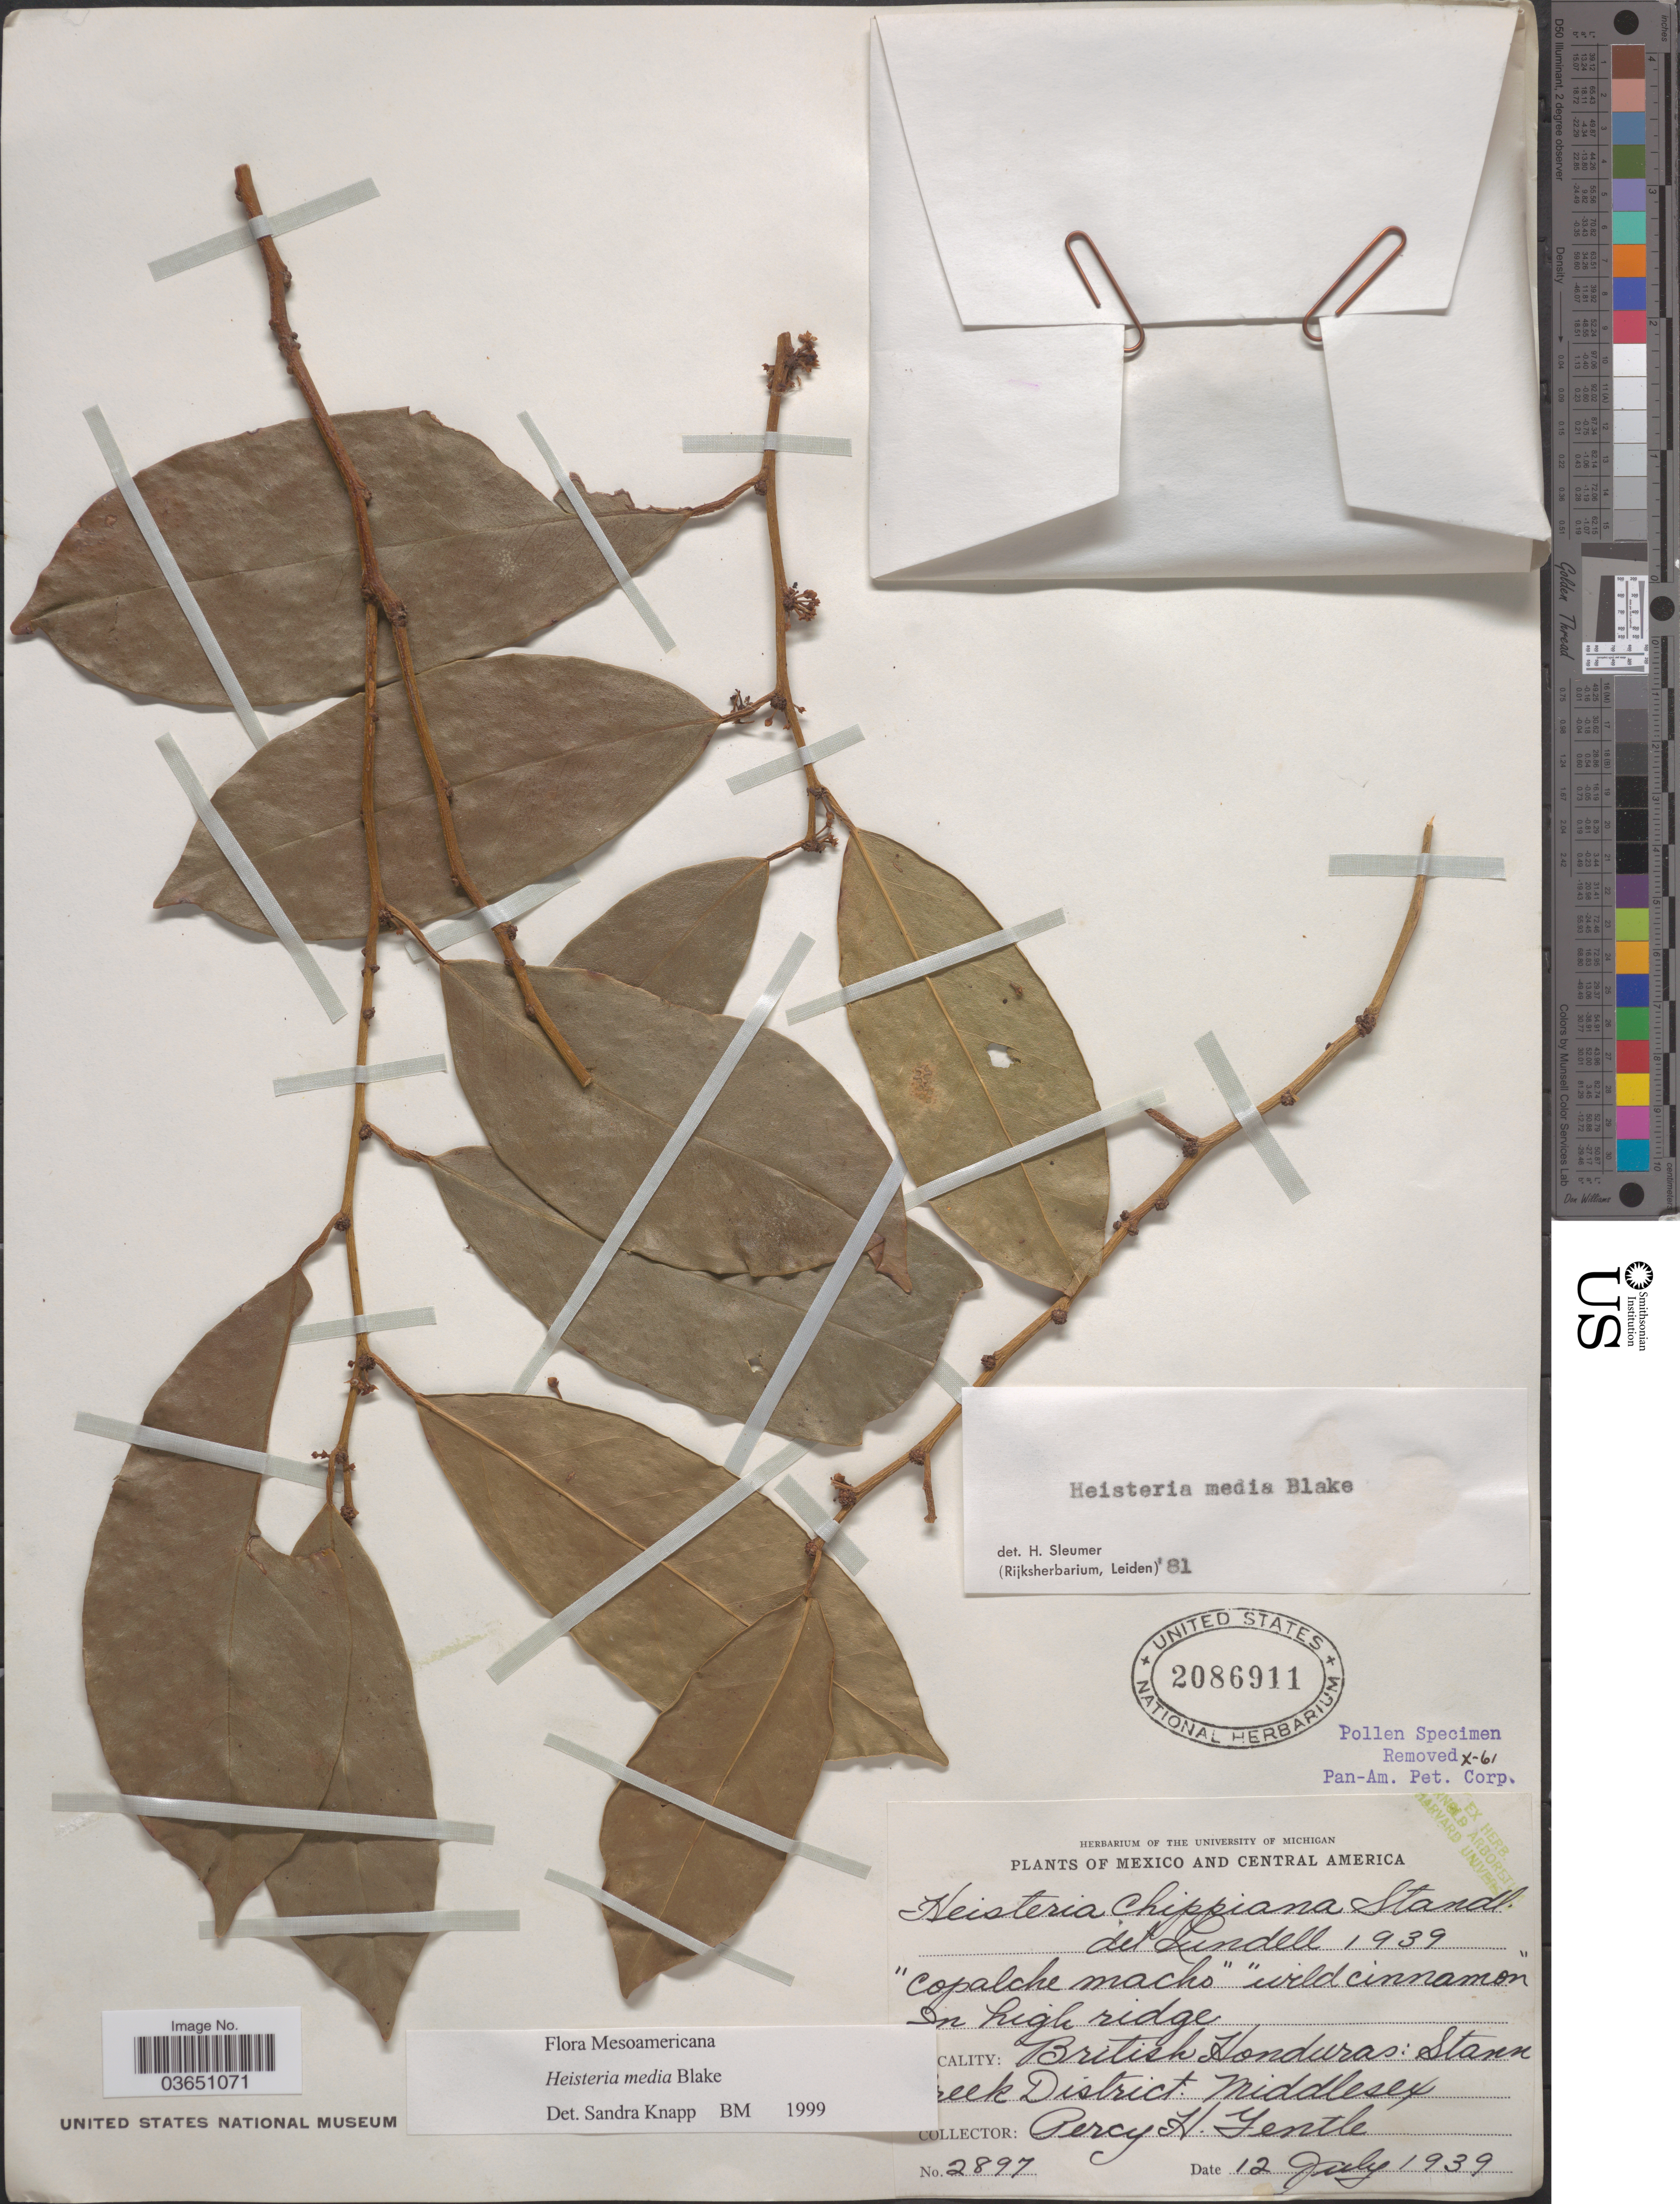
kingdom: Plantae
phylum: Tracheophyta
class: Magnoliopsida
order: Santalales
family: Erythropalaceae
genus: Heisteria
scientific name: Heisteria media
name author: S.F. Blake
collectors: P. H. Gentle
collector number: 2897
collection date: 1939-07-12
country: Belize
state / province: Stann Creek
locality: British Honduras: Stann Creek District: Middlesex.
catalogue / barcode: US 2086911